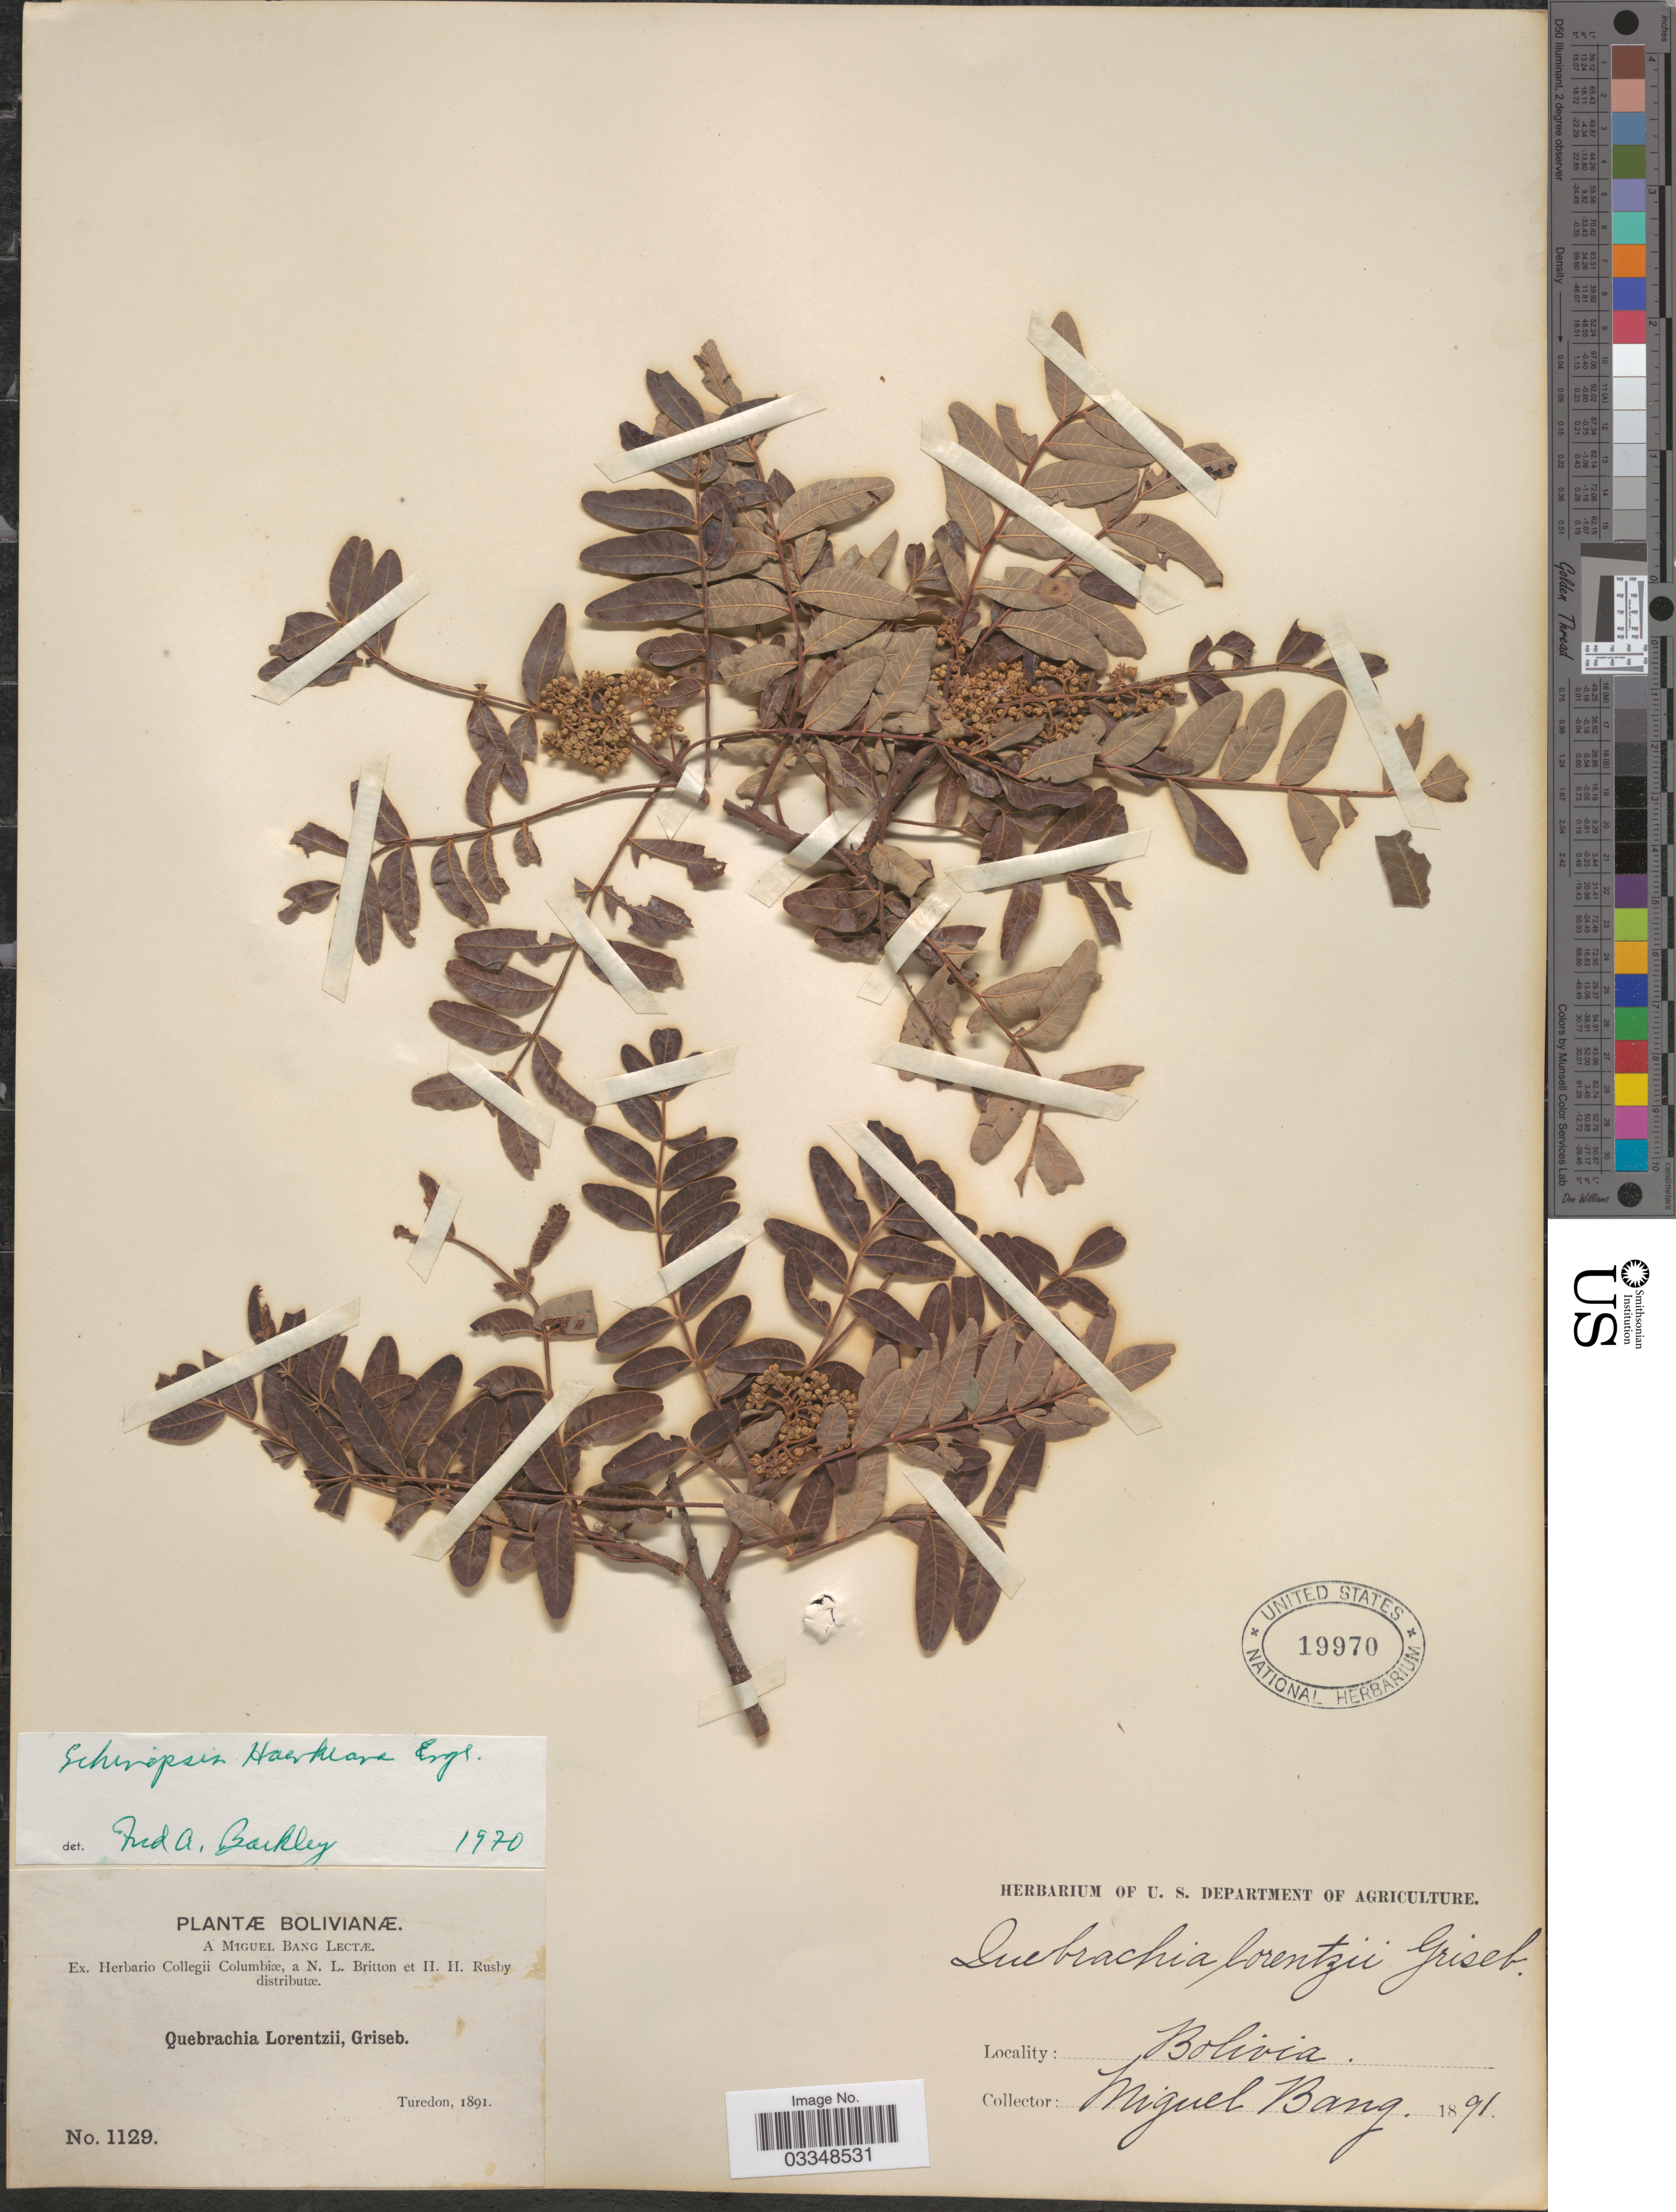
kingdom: Plantae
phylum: Tracheophyta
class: Magnoliopsida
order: Sapindales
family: Anacardiaceae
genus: Schinopsis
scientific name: Schinopsis haenkeana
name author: Engl.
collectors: M. Bang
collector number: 1129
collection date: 1891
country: Bolivia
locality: Turedon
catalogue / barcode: US 19970